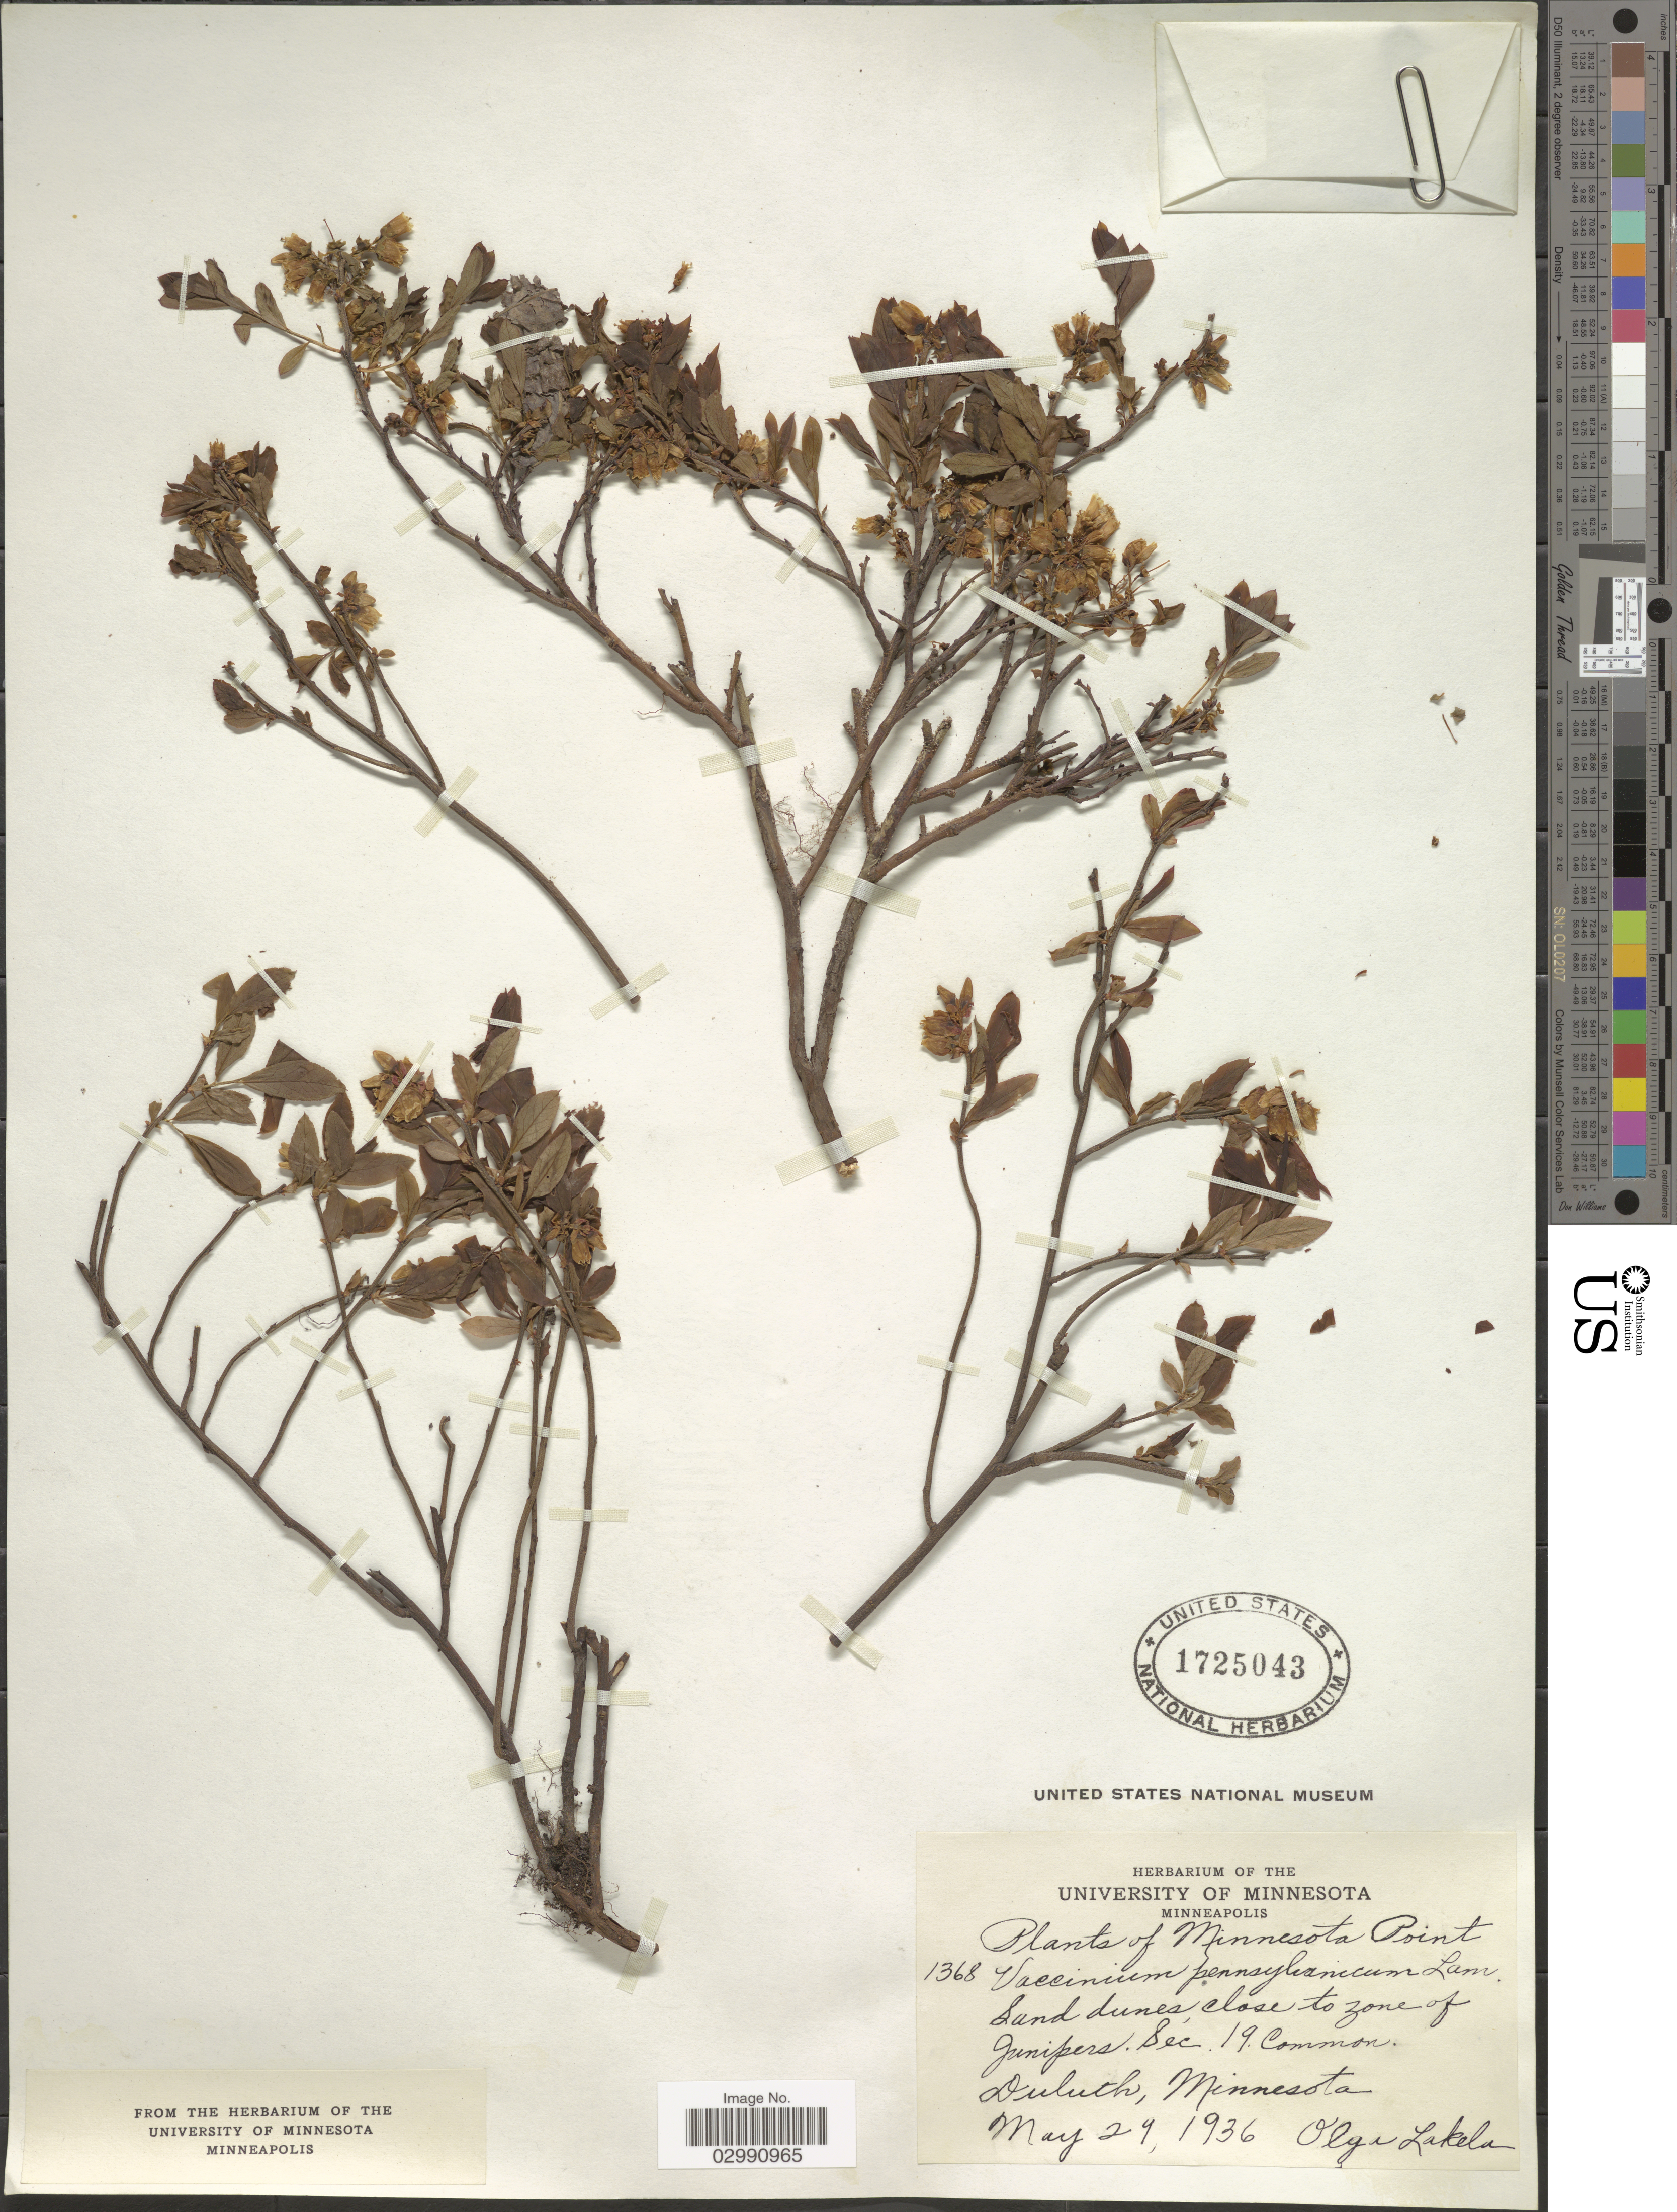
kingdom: Plantae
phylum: Tracheophyta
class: Magnoliopsida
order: Ericales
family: Ericaceae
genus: Vaccinium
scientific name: Vaccinium sp.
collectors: O. K. Lakela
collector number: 1368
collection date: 1936-05-29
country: United States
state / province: Minnesota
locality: Minnesota Point. Sand dunes close to zone of Junipers. Sec. 19. Duluth Minnesota.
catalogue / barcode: US 1725043